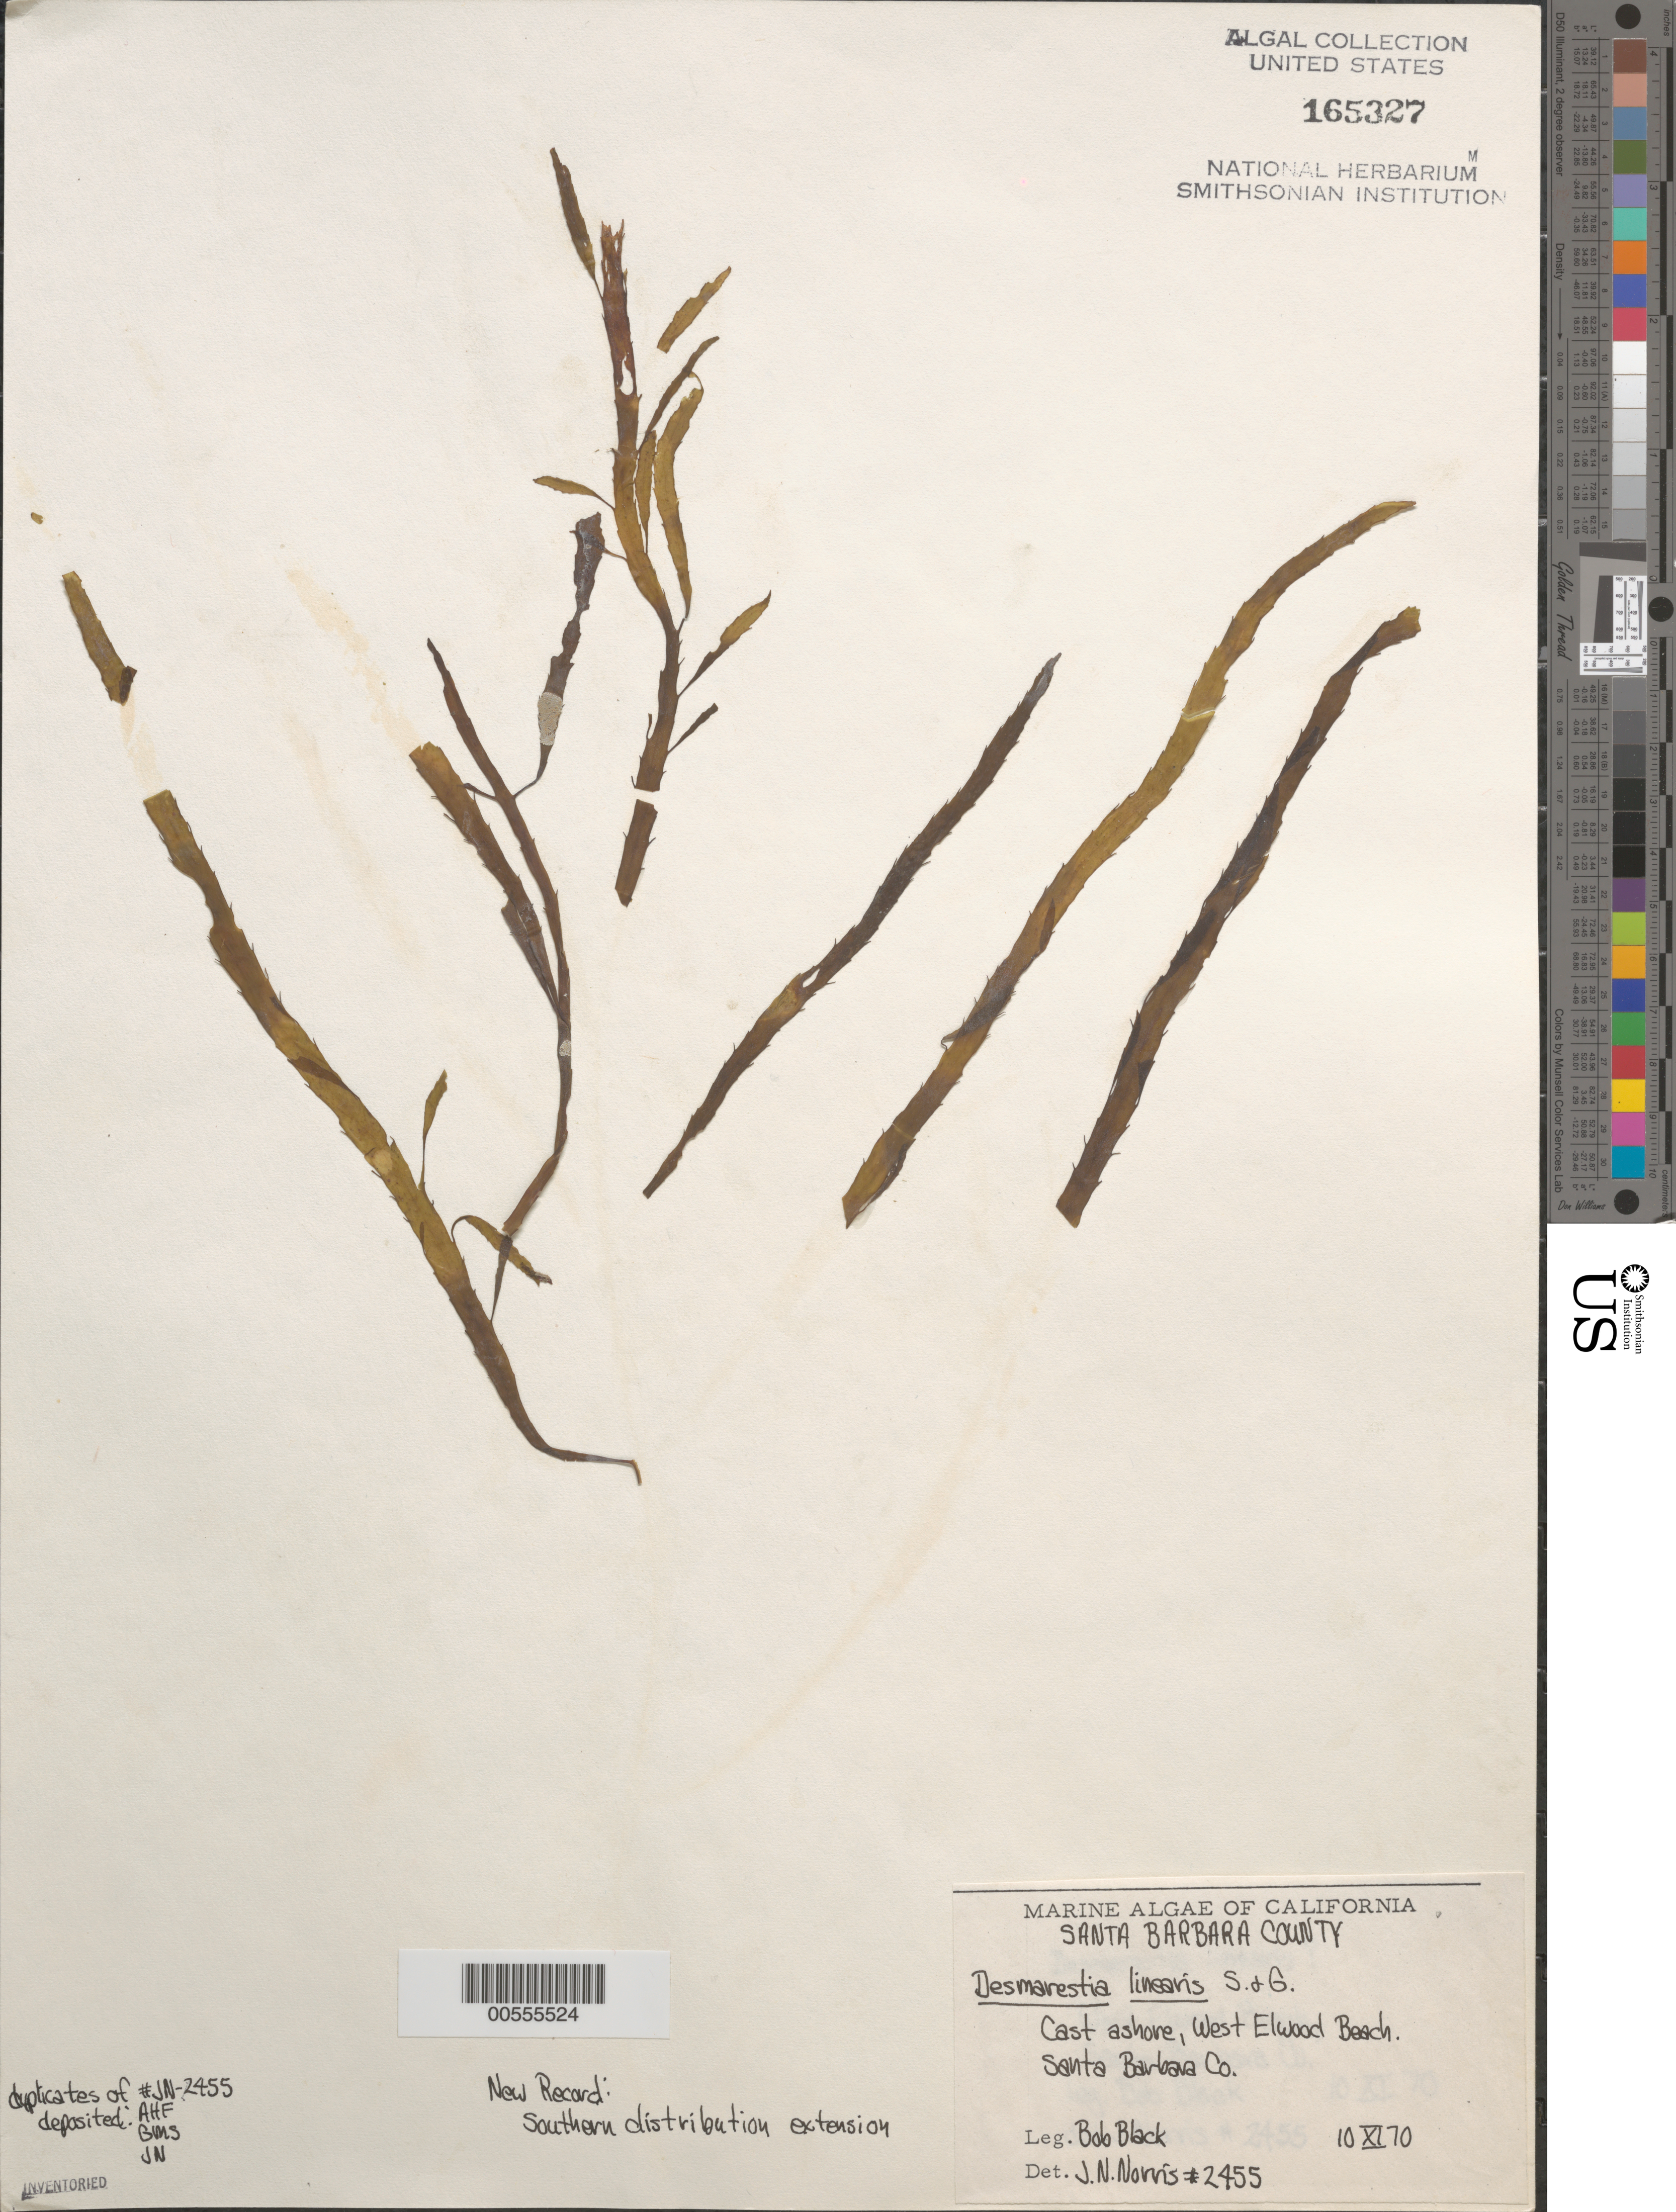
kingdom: Chromista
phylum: Ochrophyta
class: Phaeophyceae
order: Desmarestiales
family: Desmarestiaceae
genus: Desmarestia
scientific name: Desmarestia ligulata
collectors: R. Black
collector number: JN-2455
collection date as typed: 10 Nov 1970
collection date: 1970-11-10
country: United States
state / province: California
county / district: Santa Barbara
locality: West Ellwood Beach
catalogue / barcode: US 165327